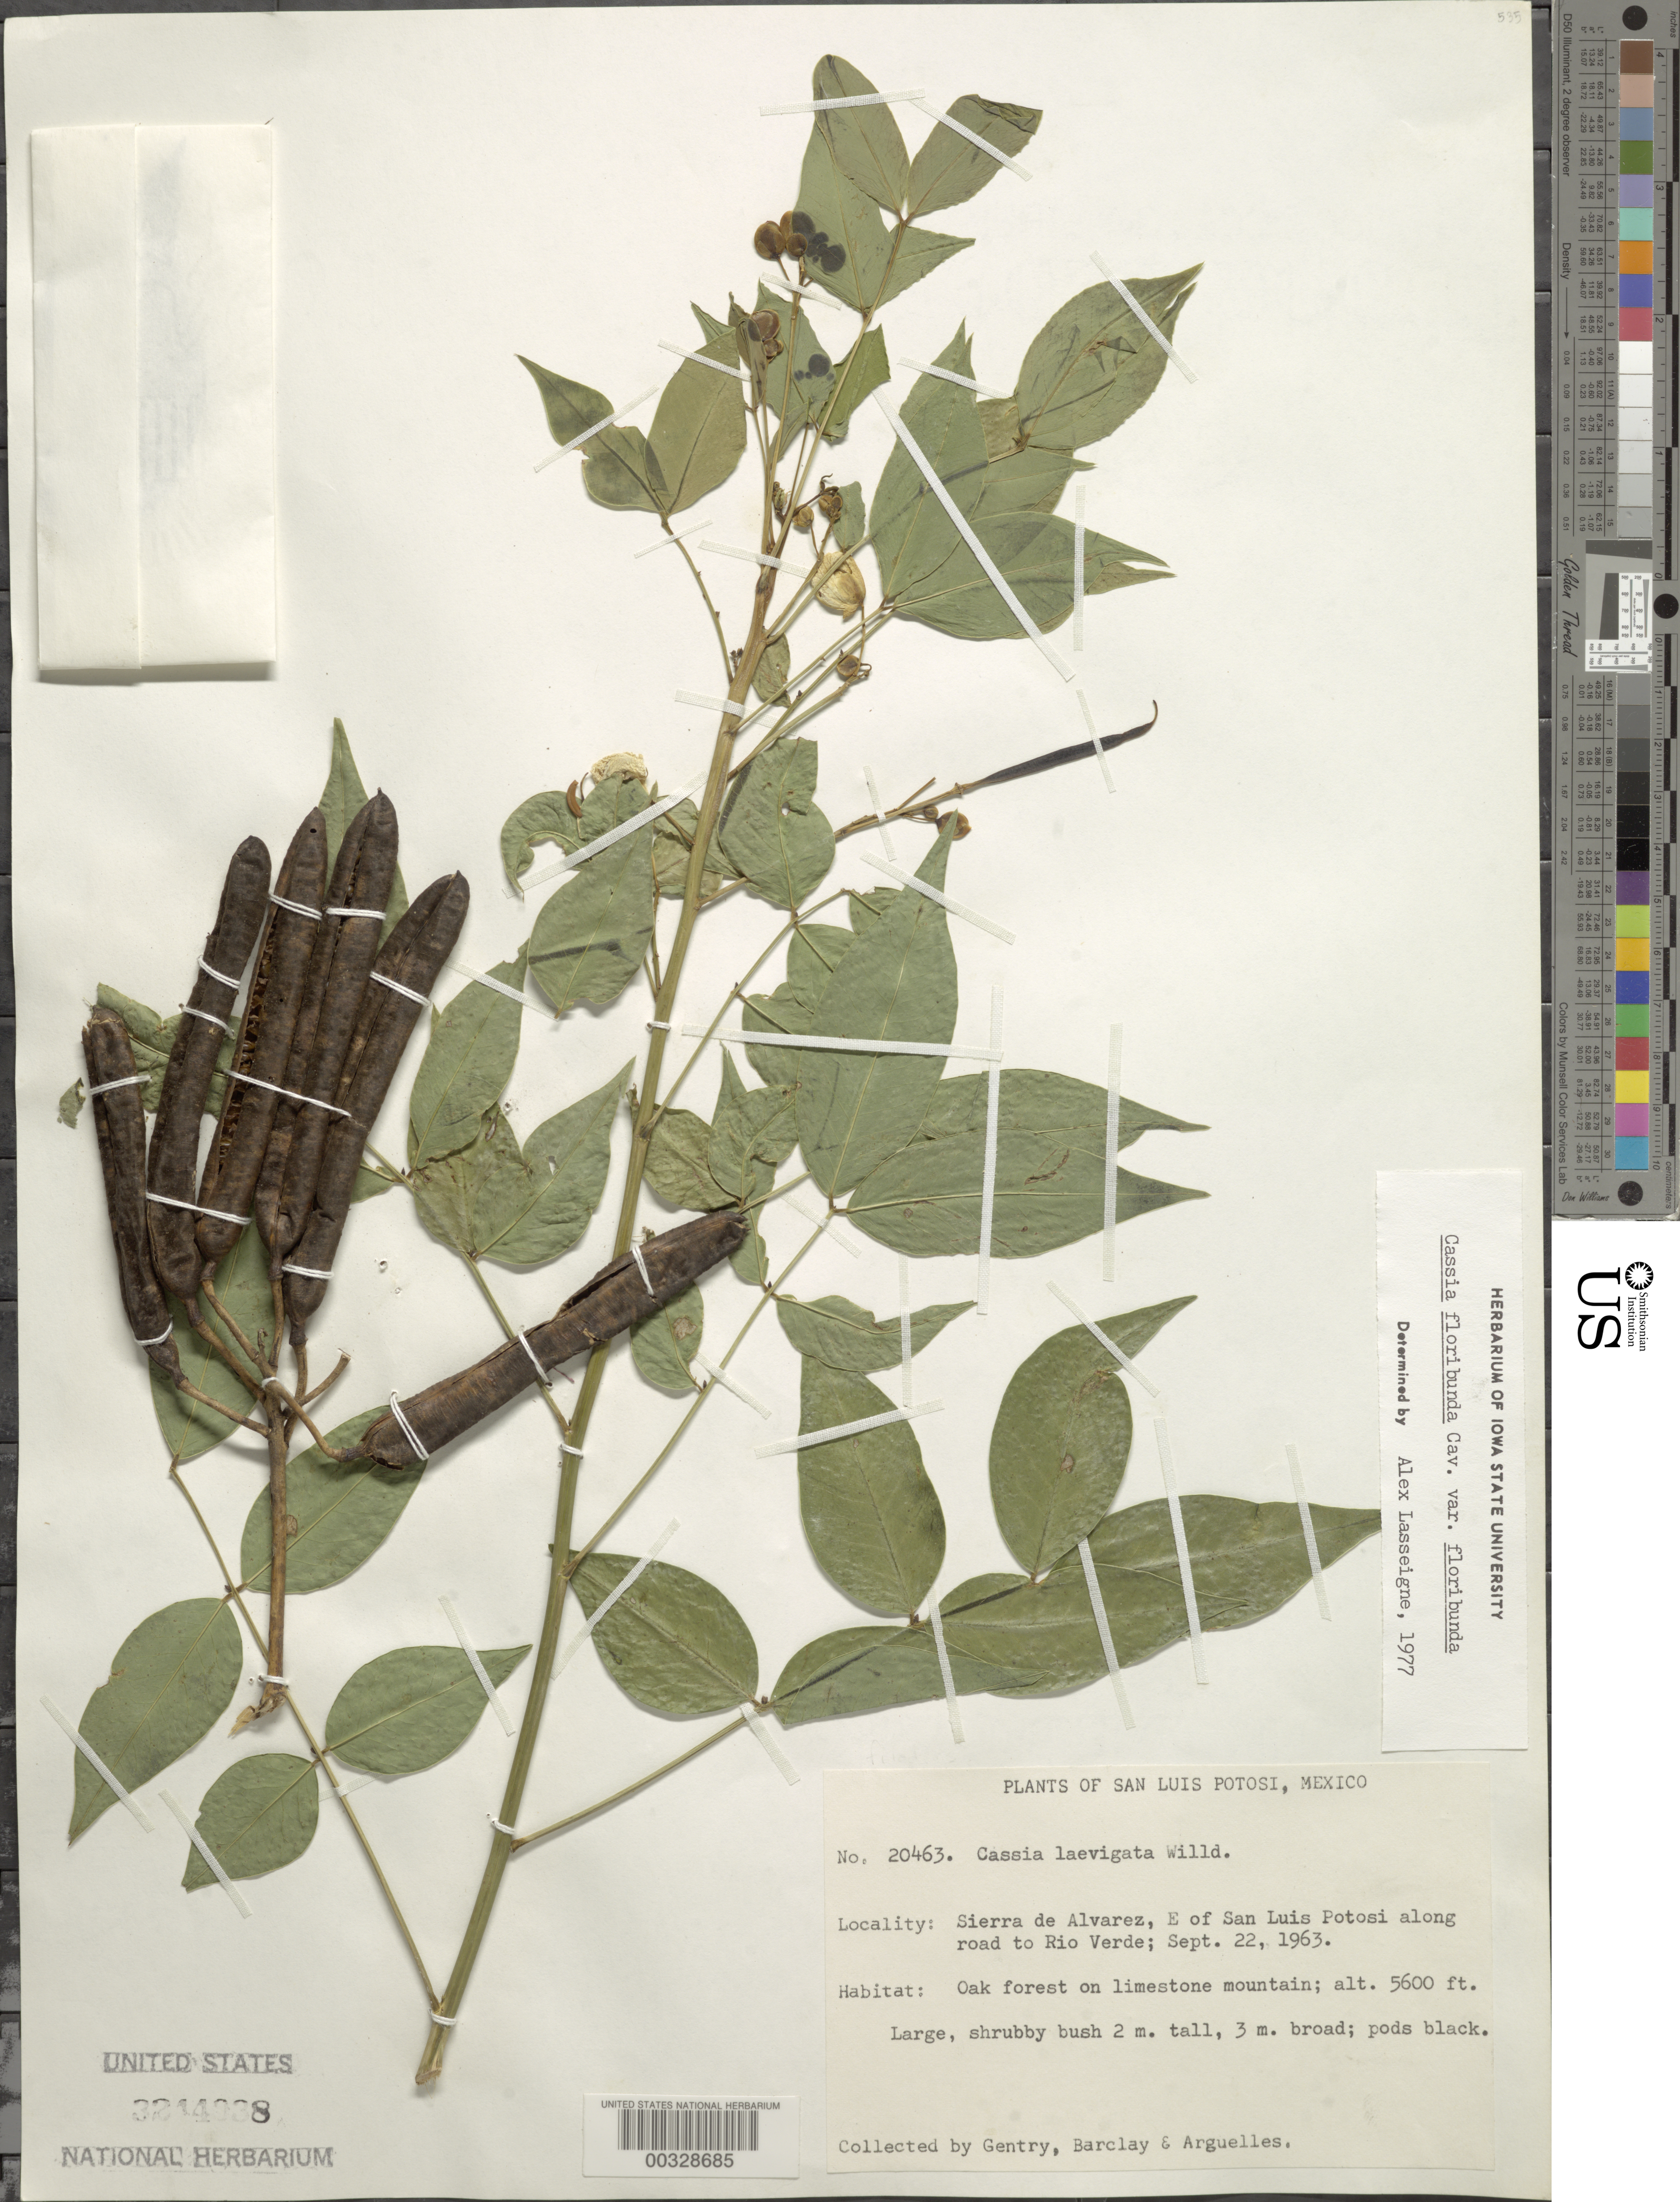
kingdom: Plantae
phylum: Tracheophyta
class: Magnoliopsida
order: Fabales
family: Fabaceae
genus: Senna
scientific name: Senna x floribunda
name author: (Cav.) H.S. Irwin & Barneby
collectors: H. S. Gentry, A. S. Barclay & J. Arguelles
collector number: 20463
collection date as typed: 22 Sep 1963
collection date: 1963-09-22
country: Mexico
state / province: San Luis Potosí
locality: Sierra de alvarez, E of San Luis Potosi along road to Rio Verde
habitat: Forest on limestone mountain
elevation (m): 1707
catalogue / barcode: US 3244038